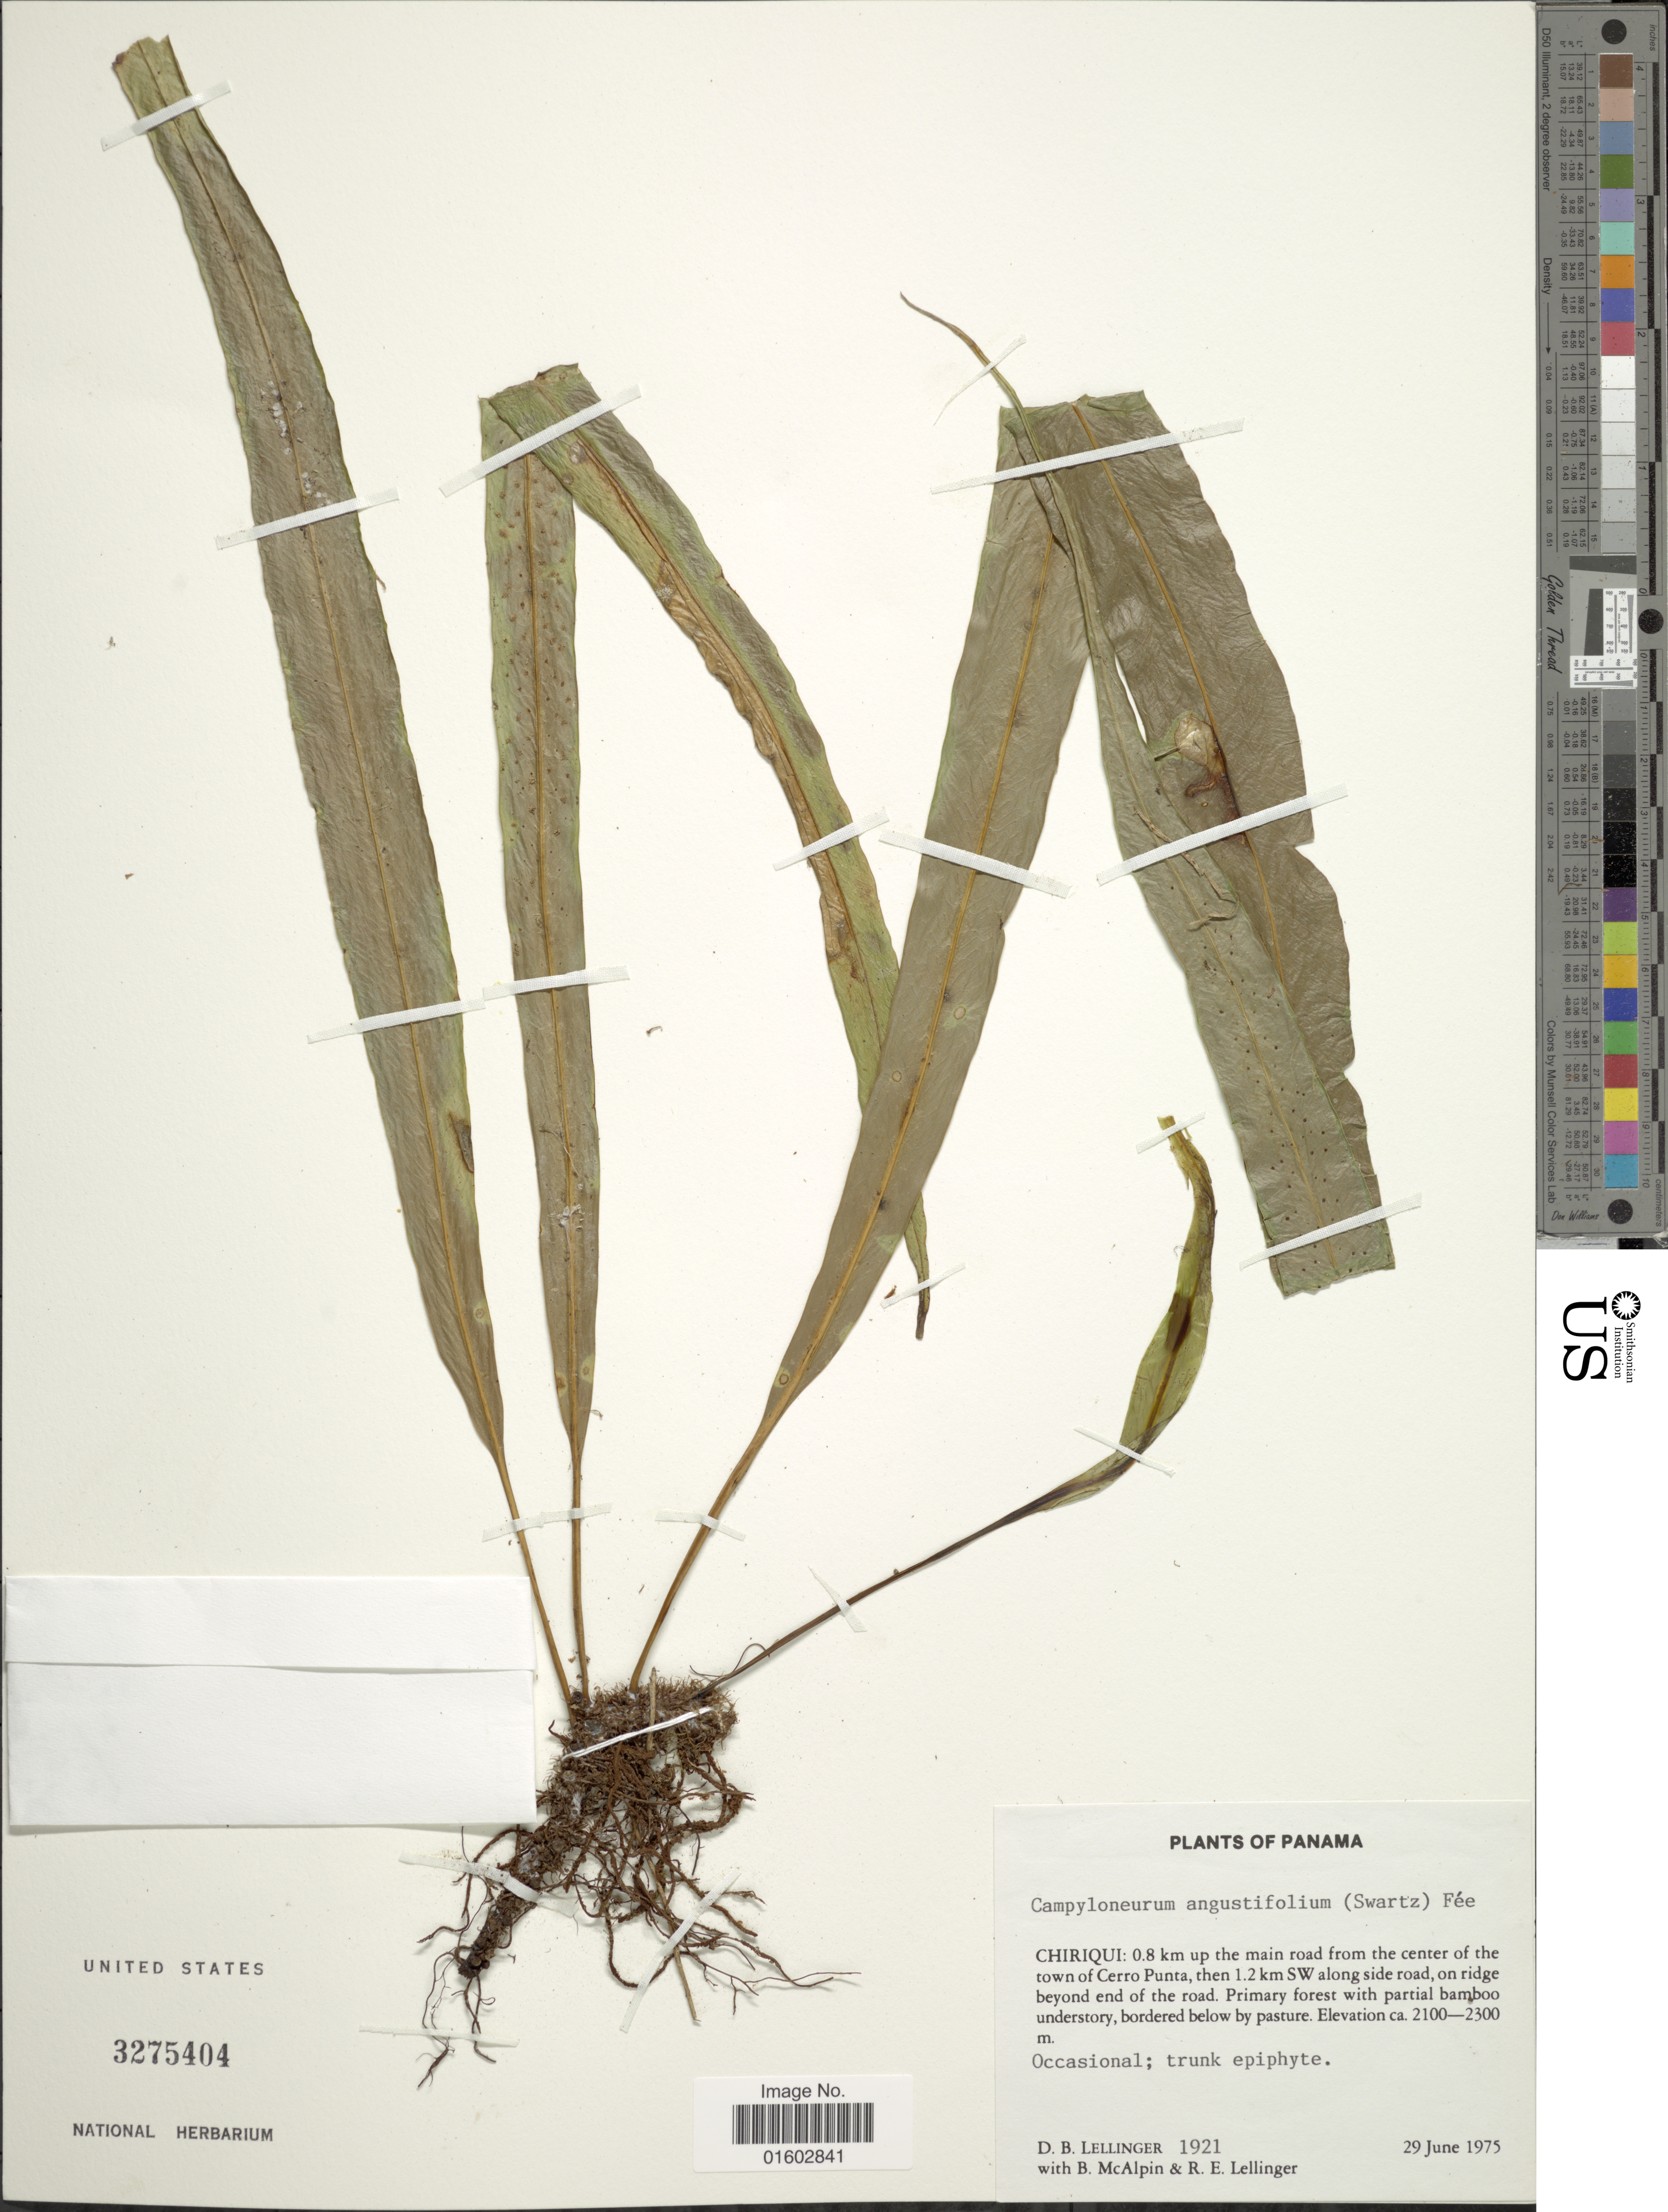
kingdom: Plantae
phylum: Tracheophyta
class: Polypodiopsida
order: Polypodiales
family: Polypodiaceae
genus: Campyloneurum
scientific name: Campyloneurum angustifolium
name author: (Sw.) Fée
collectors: D. B. Lellinger, B. Mcalpin & R. E. Lellinger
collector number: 1921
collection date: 1975-06-29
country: Panama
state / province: Chiriqui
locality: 0.8 km up the main road from the center of the town of Cerro Punta, then 1.2 km SW alongside road on ridge beyond end of the road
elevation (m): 2100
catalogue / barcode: US 3275404